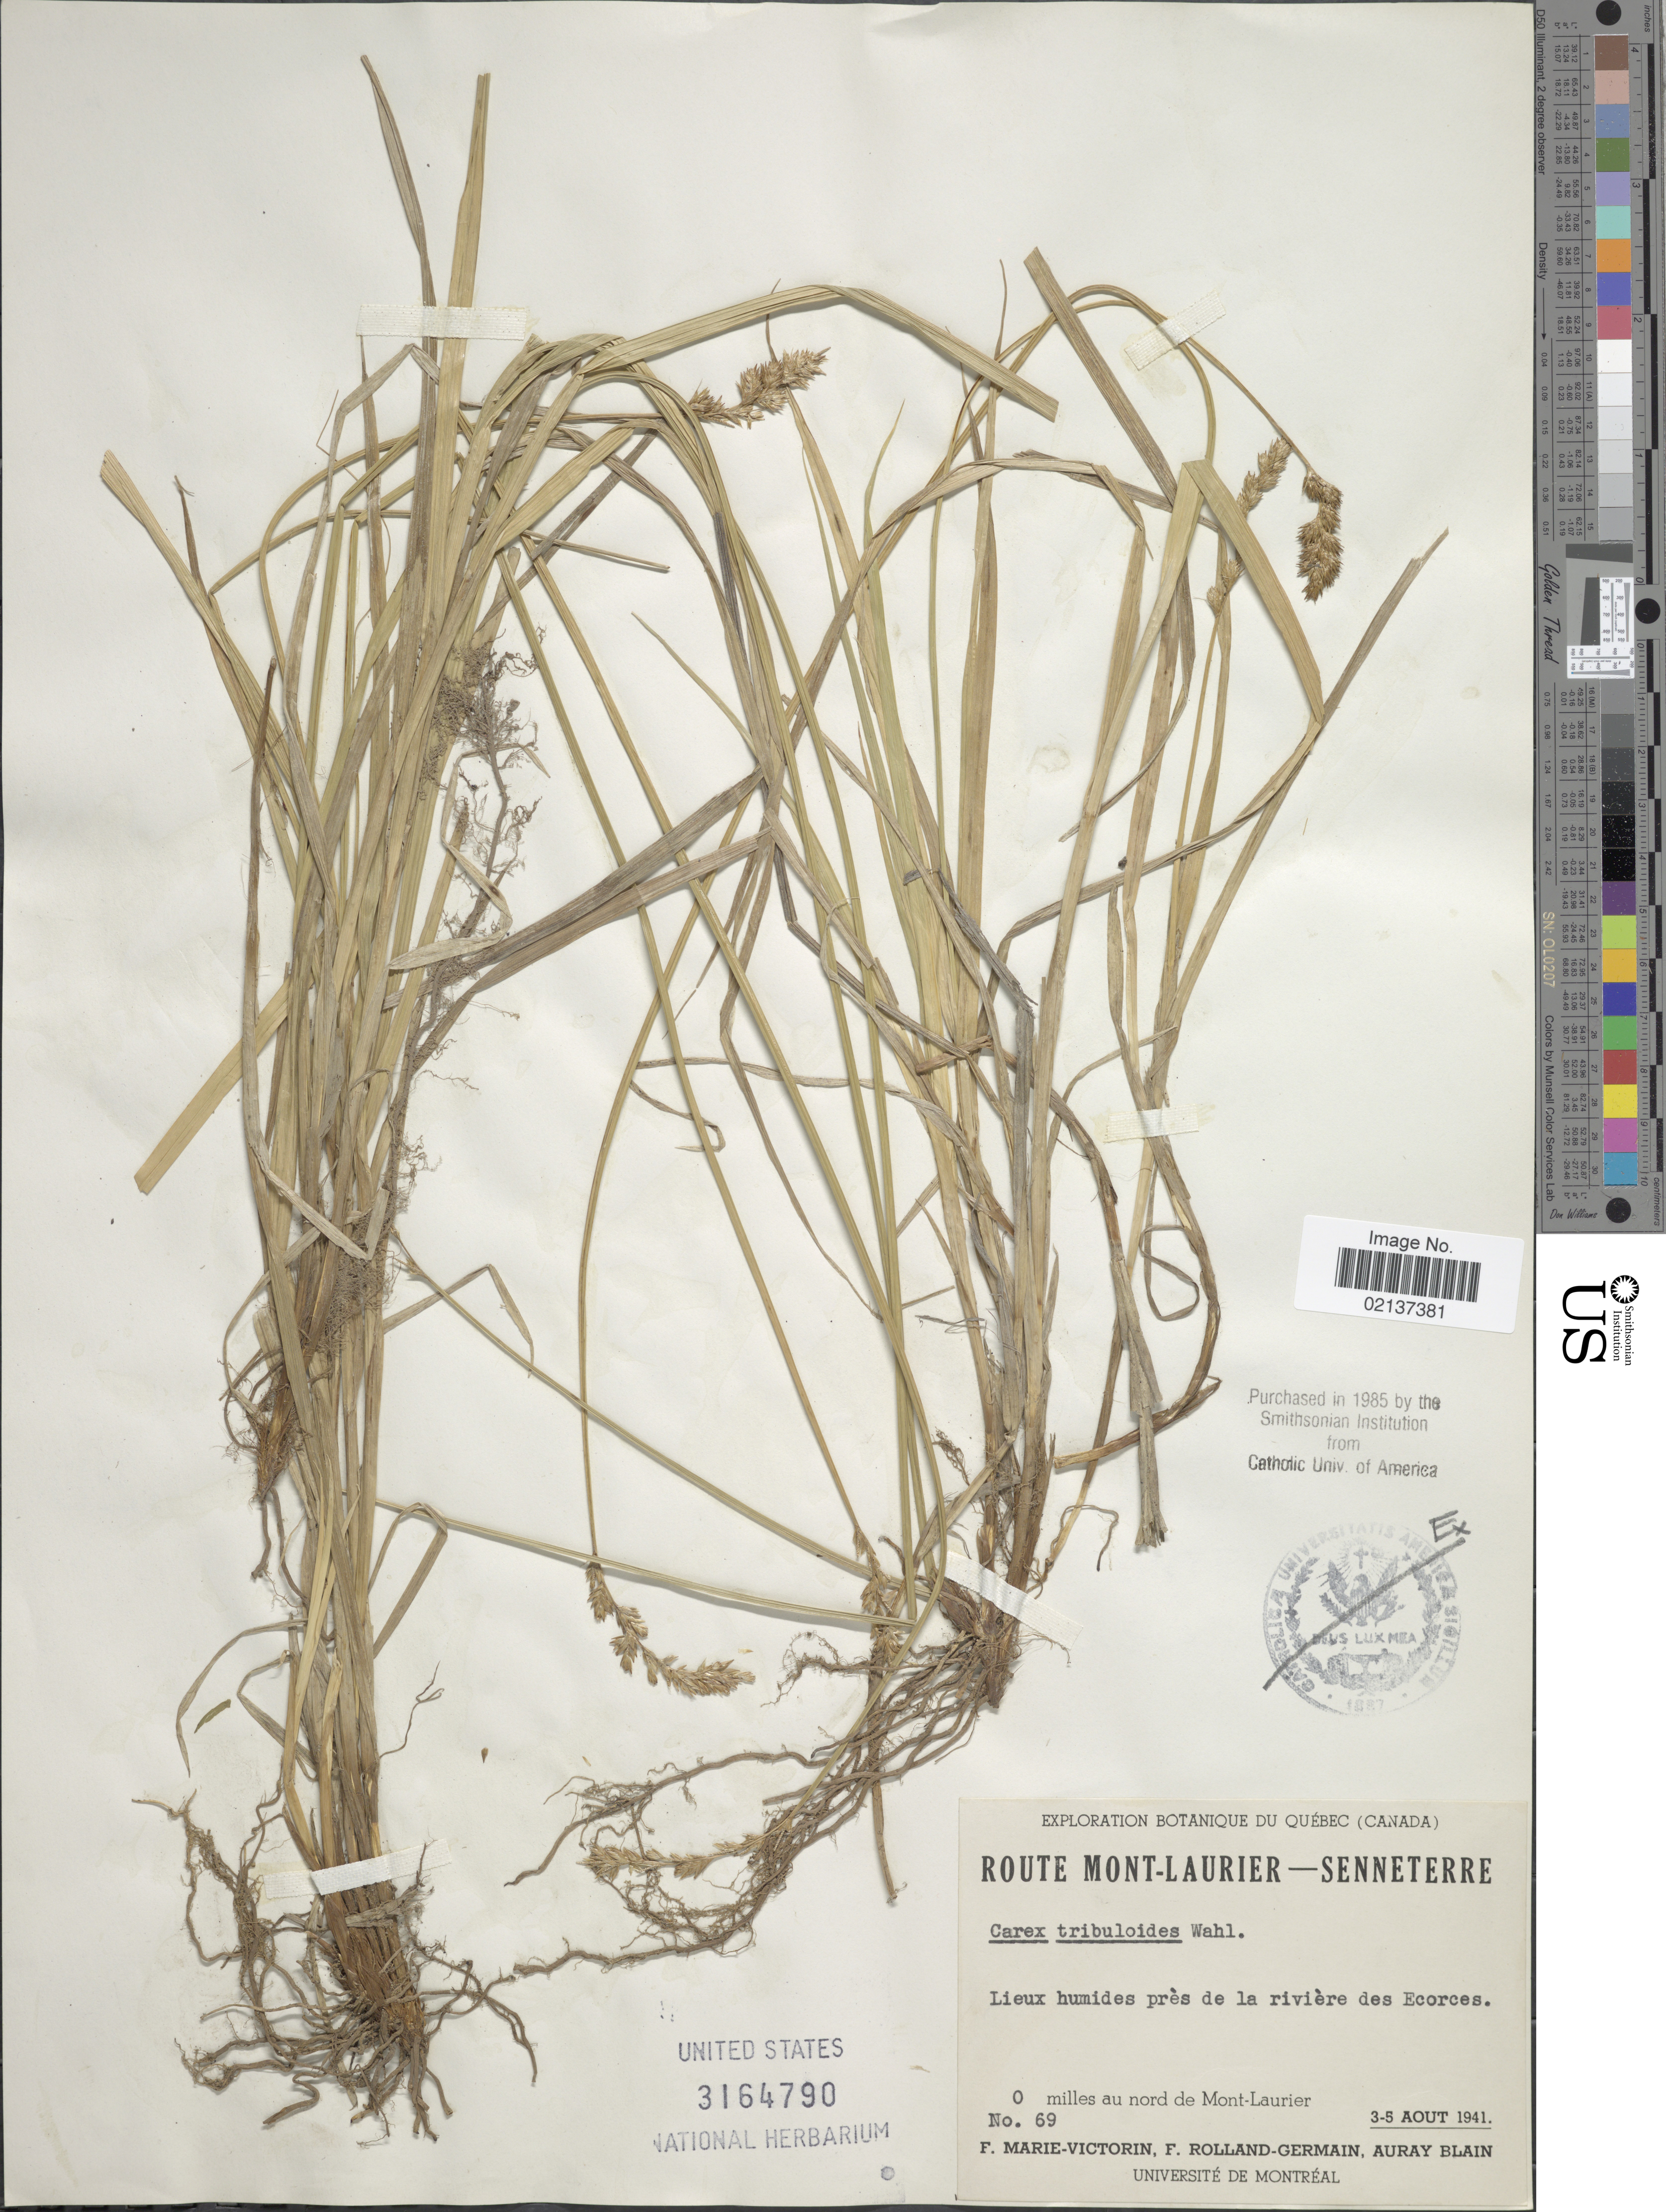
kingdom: Plantae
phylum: Tracheophyta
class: Liliopsida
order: Poales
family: Cyperaceae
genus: Carex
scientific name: Carex tribuloides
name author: Wahlenb.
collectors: F. Marie-Victorin & Rolland-Germain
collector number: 69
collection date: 1941-08-03/1941-08-05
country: Canada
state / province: Quebec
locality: Route Mont-Laurier-Senneterre, pres de la riviere des Ecorces, nord de Mont-Laurier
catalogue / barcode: US 3164790